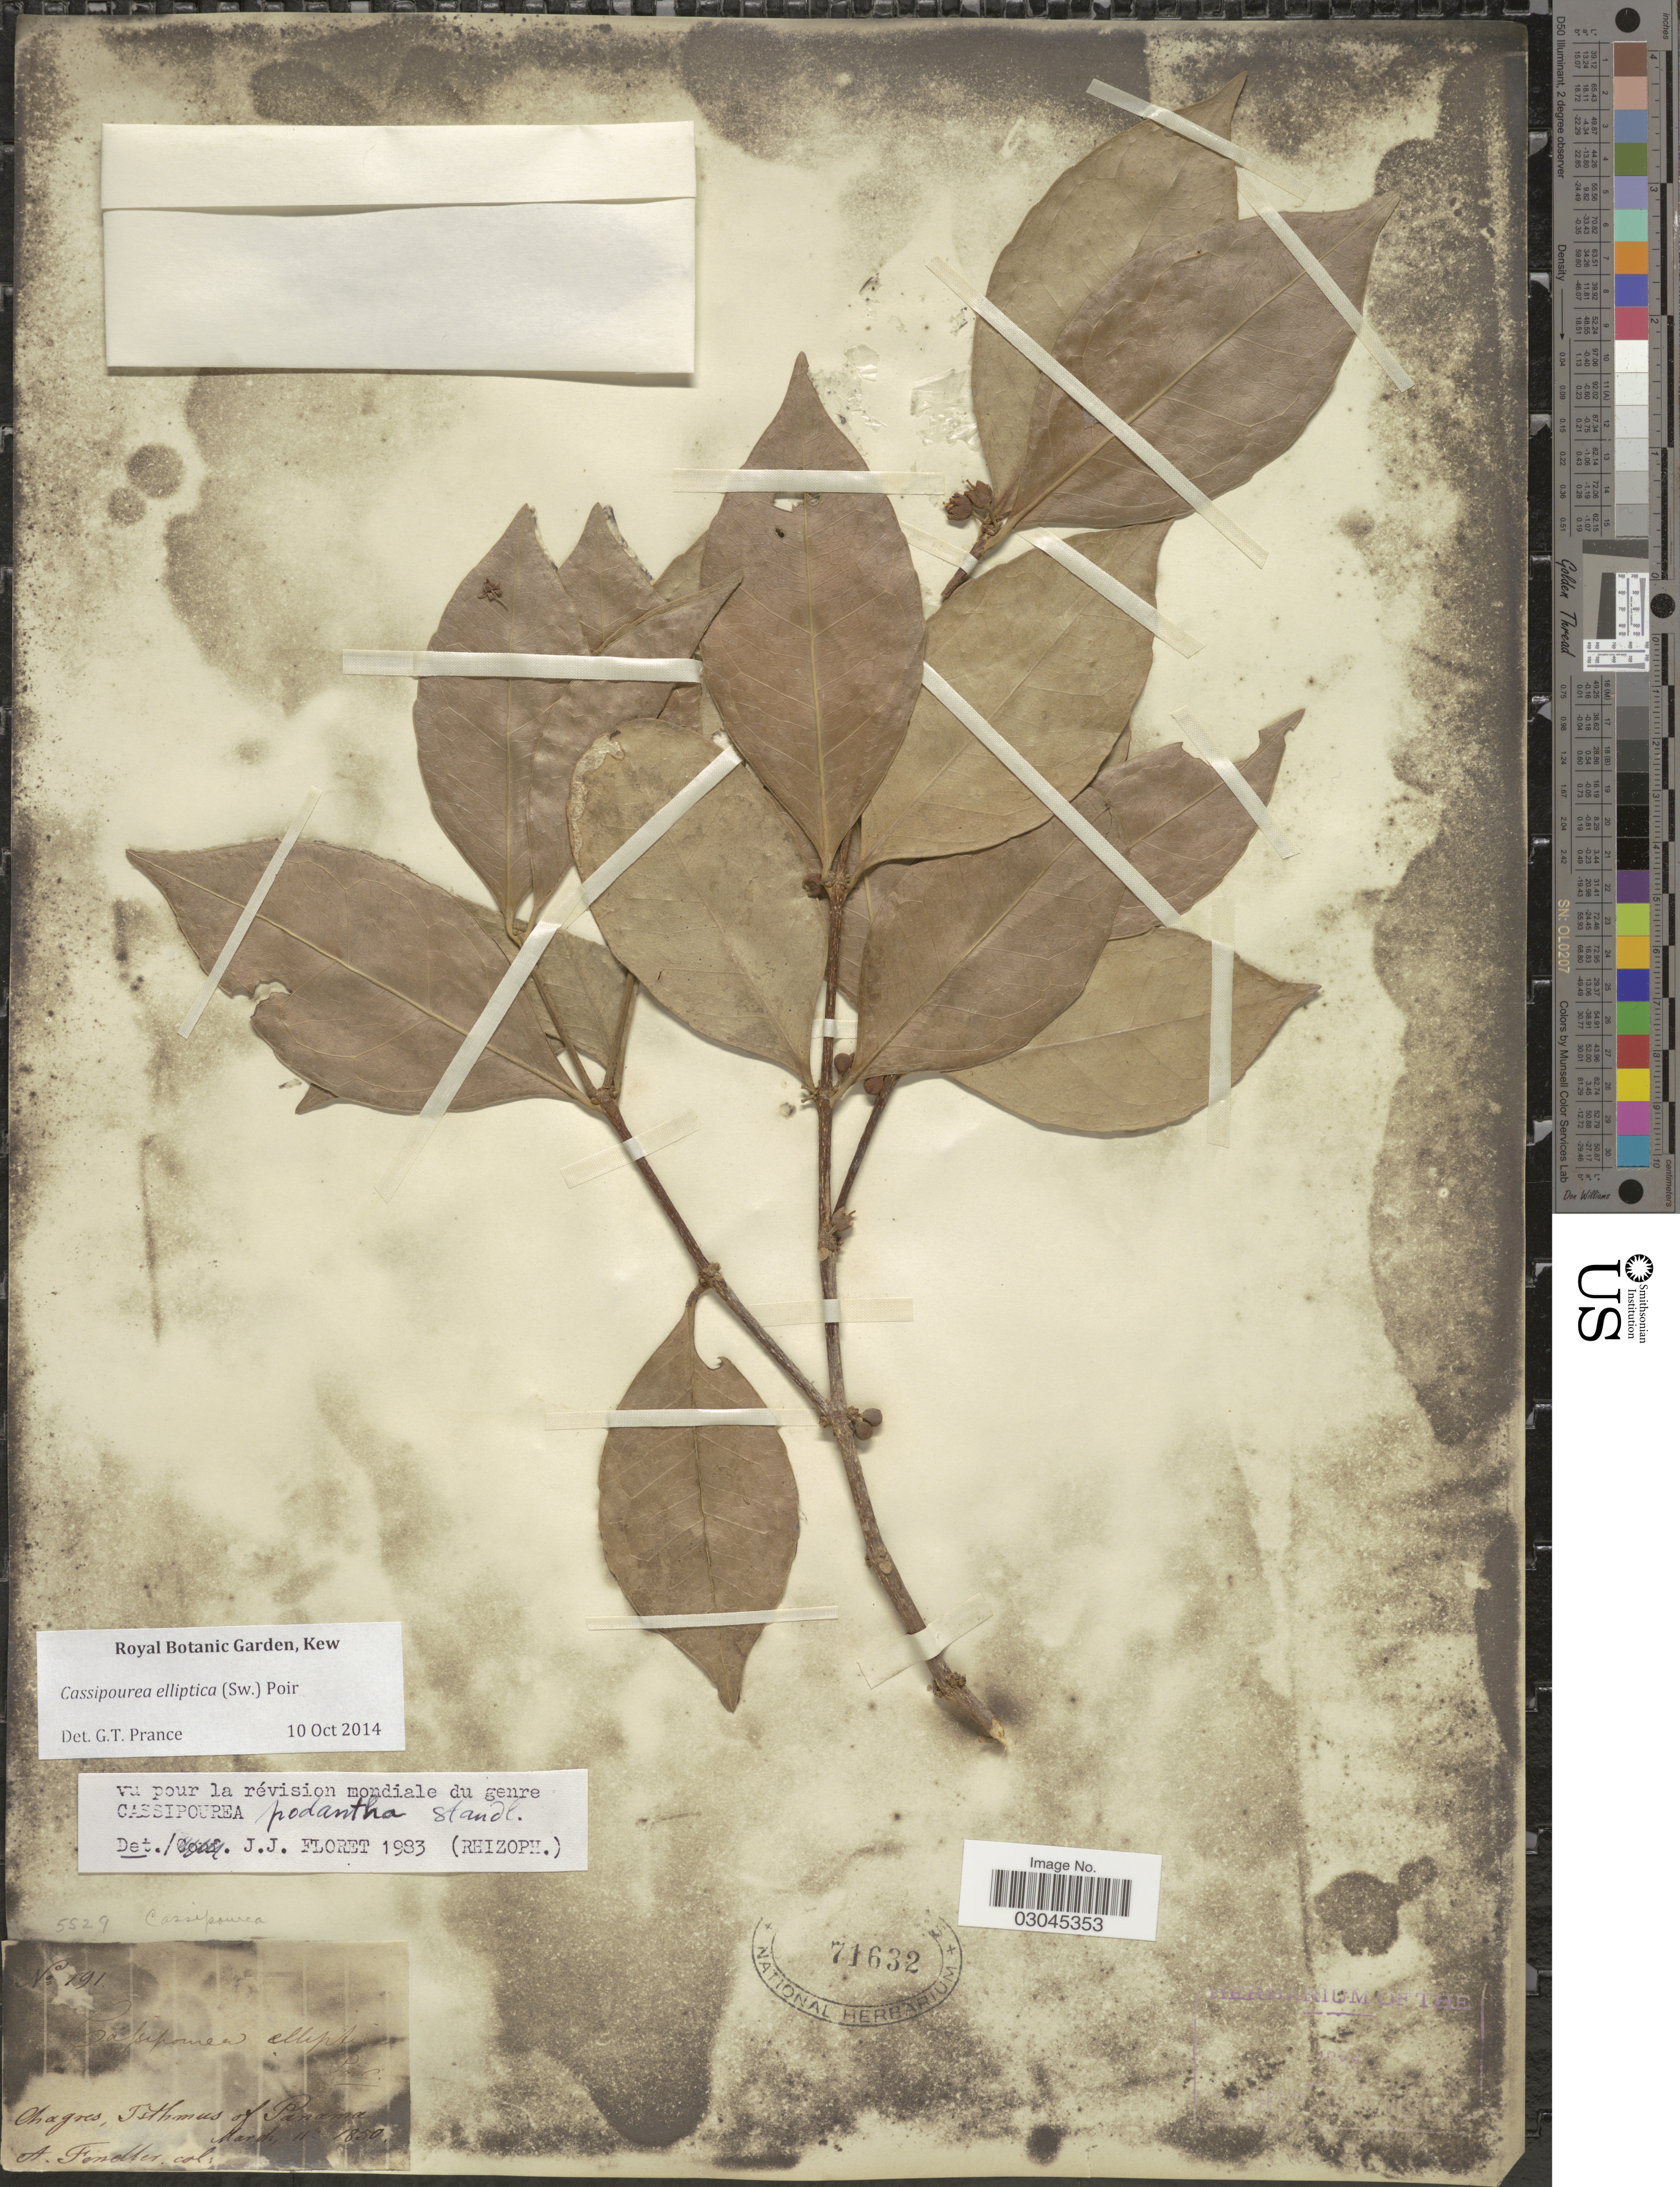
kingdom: Plantae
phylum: Tracheophyta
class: Magnoliopsida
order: Malpighiales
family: Rhizophoraceae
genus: Cassipourea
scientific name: Cassipourea elliptica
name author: (Sw.) Poir.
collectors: A. Fendler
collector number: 191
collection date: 1850-03-11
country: Panama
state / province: Panamá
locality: Chagres, Isthmus of Panama.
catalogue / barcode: US 71632